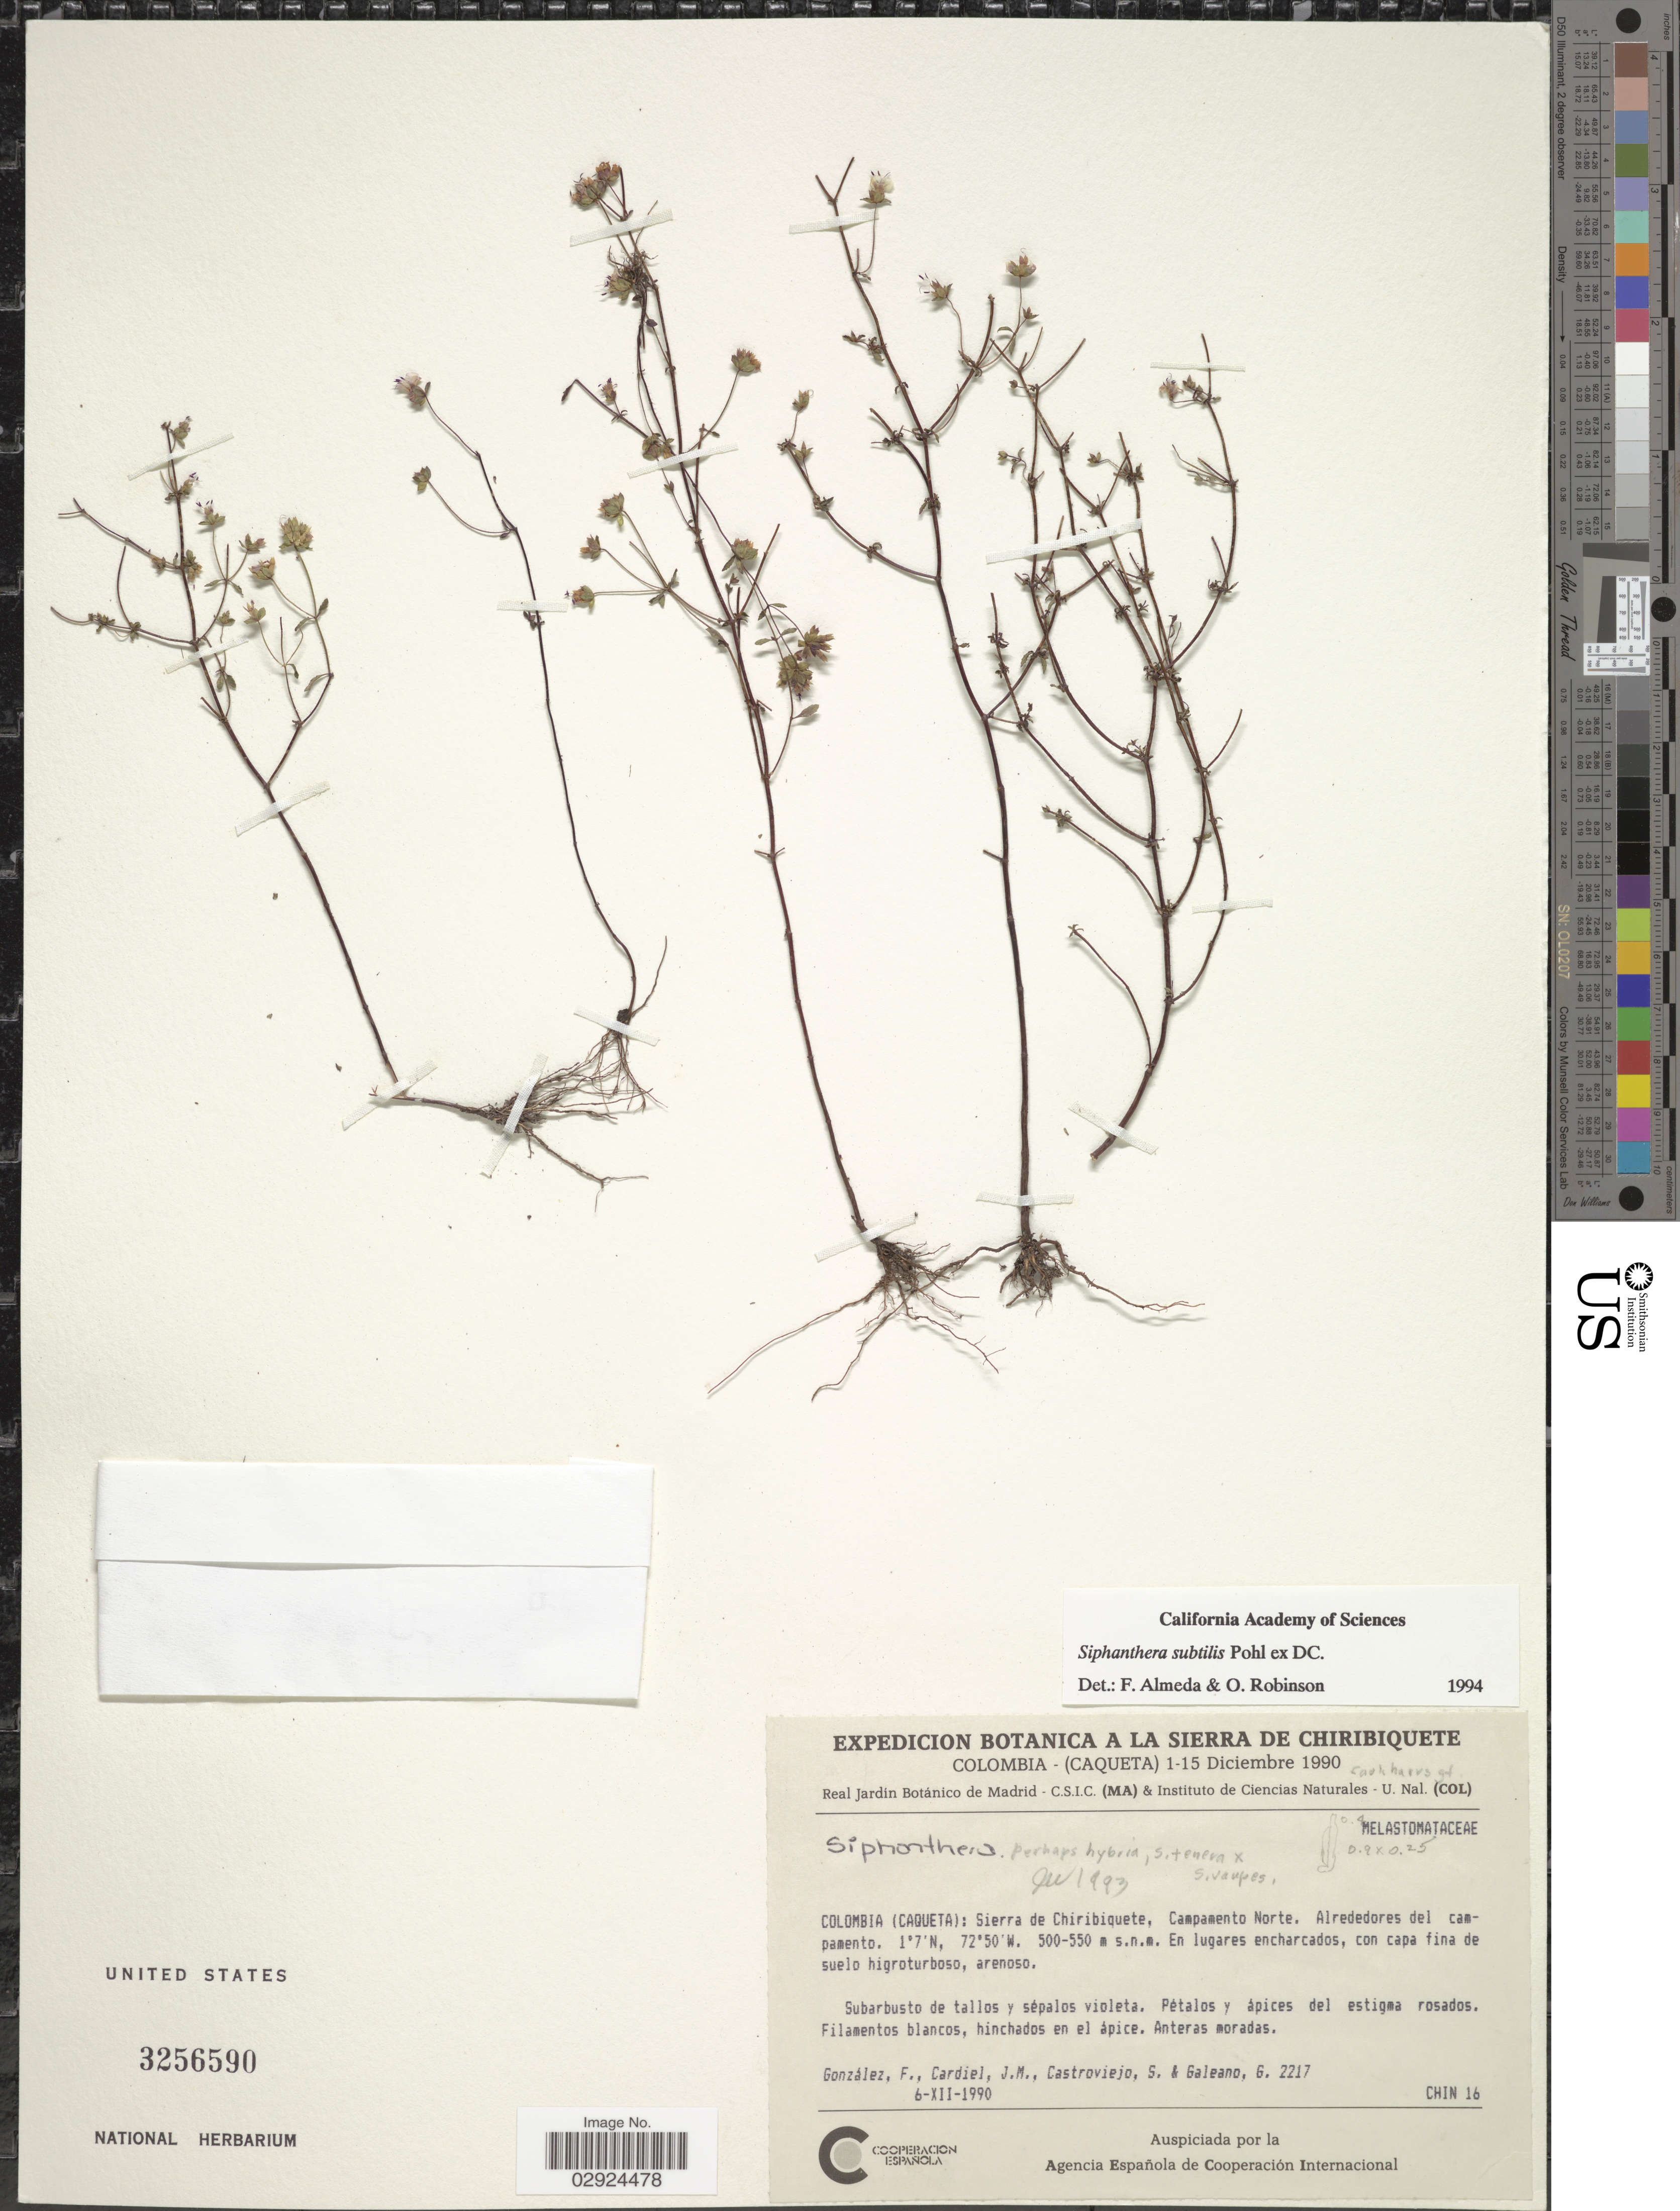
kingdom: Plantae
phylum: Tracheophyta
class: Magnoliopsida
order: Myrtales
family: Melastomataceae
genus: Siphanthera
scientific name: Siphanthera subtilis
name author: Pohl ex DC.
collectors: F. González, J. Cardiel, S. Castroviejo & G. A. Galeano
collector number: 2217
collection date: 1990-12-06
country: Colombia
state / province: Caquetá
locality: Sierra de Chiribiquete, Campamento Norte. Alrededores del campamento.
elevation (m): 500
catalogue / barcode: US 3256590